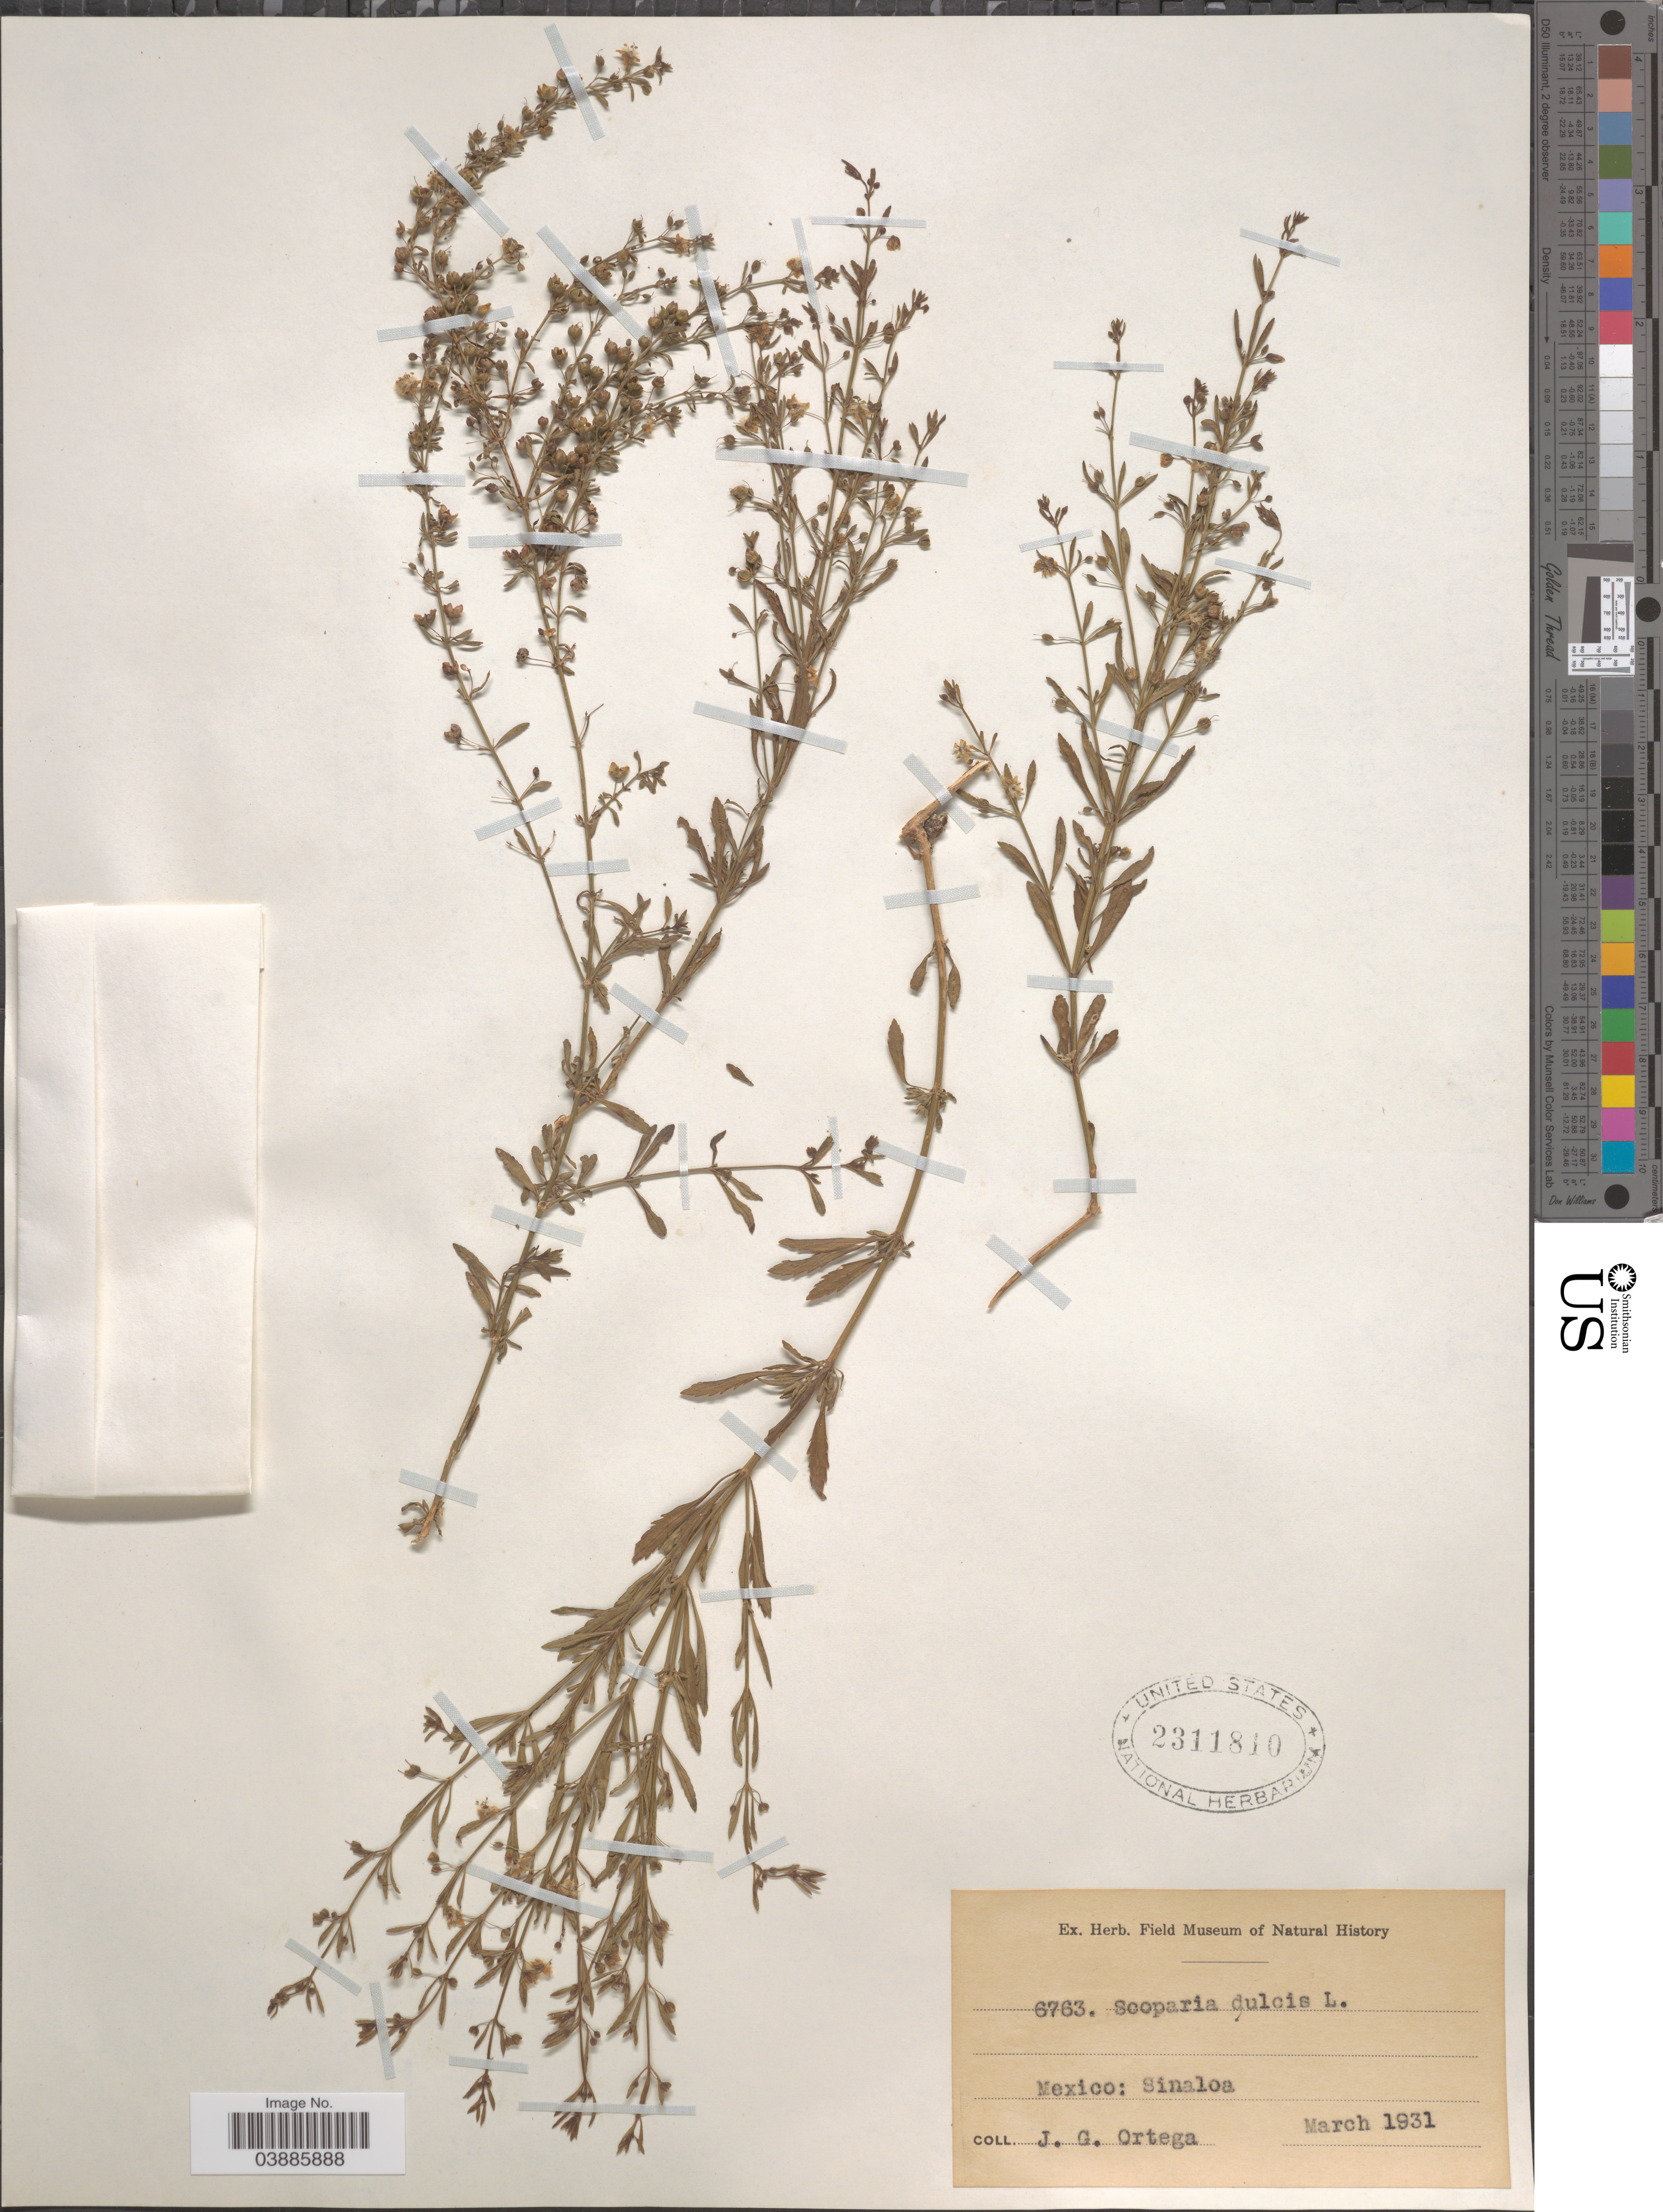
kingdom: Plantae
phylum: Tracheophyta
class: Magnoliopsida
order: Lamiales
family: Plantaginaceae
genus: Scoparia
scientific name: Scoparia dulcis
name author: L.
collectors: J. Ortega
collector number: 6763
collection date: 1931-03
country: Mexico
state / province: Sinaloa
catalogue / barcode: US 2311810